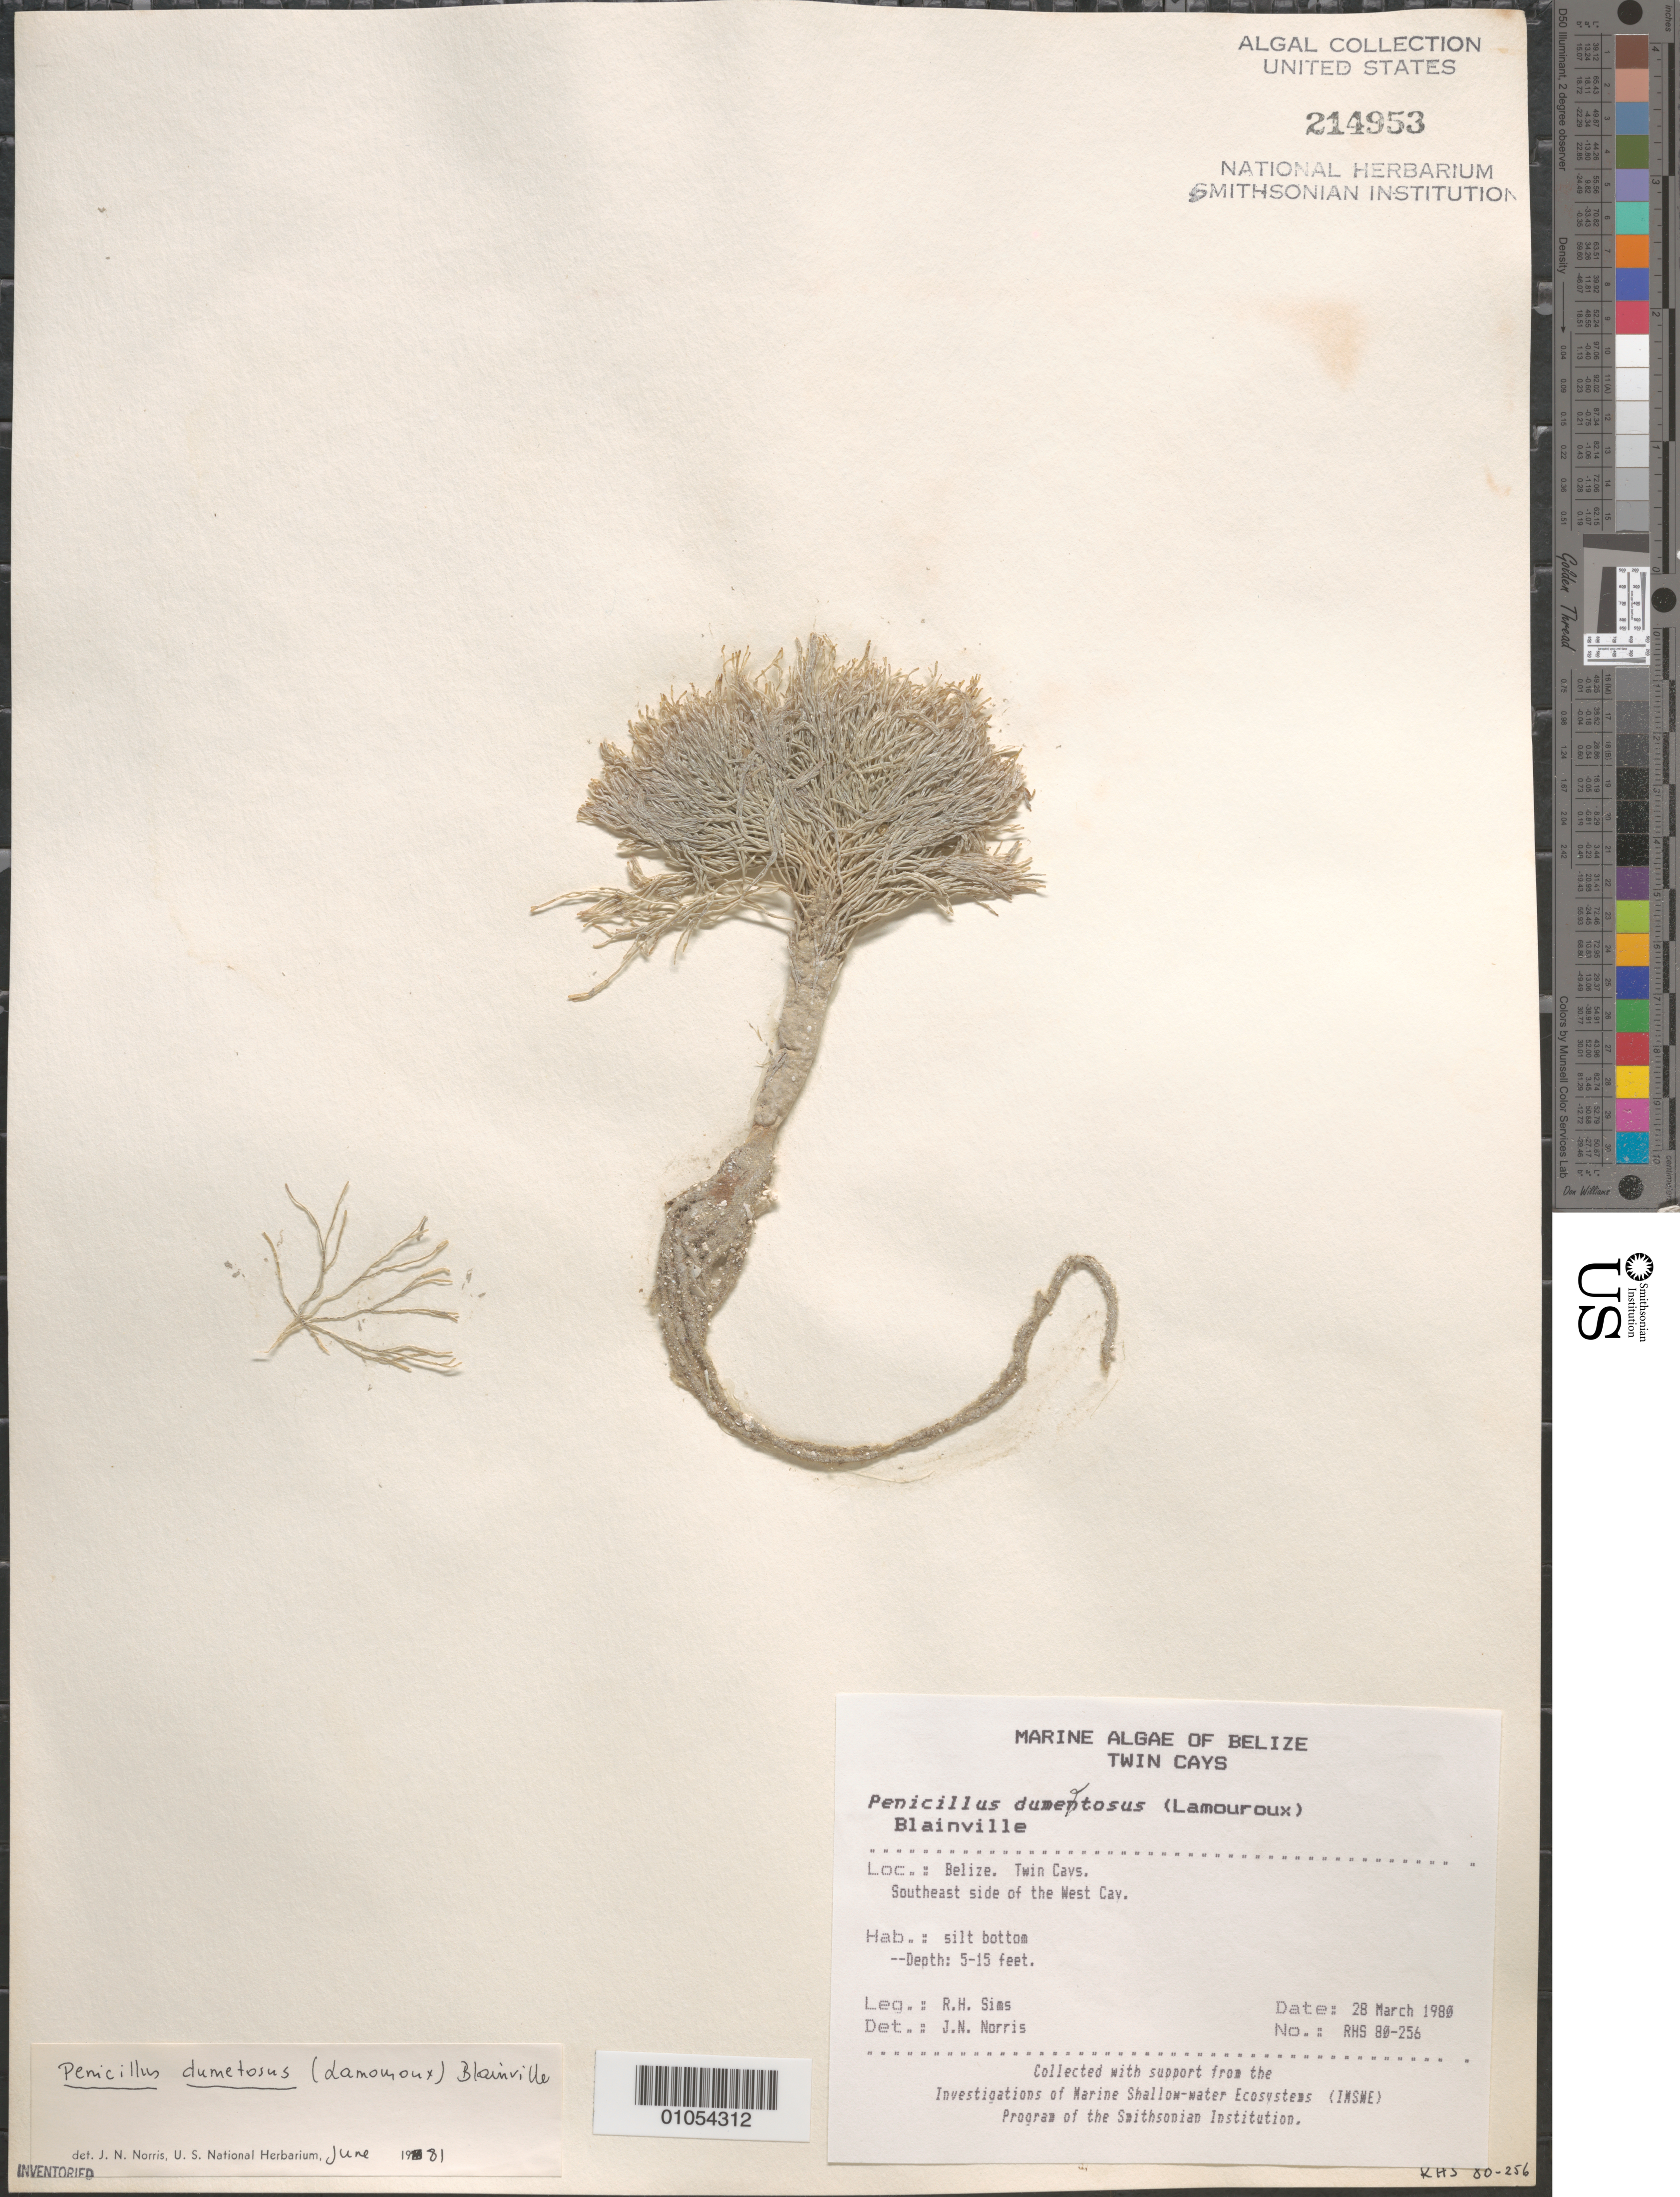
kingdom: Plantae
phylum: Chlorophyta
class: Ulvophyceae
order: Bryopsidales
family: Udoteaceae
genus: Penicillus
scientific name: Penicillus dumetosus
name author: (J.V.Lamouroux) Blainville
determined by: Norris, James N.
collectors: R. H. Sims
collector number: RHS 80-256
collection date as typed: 28 Mar 1980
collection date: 1980-03-28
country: Belize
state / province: Stann Creek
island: West Cay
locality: Southeast side of West Cay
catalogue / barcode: US 214953